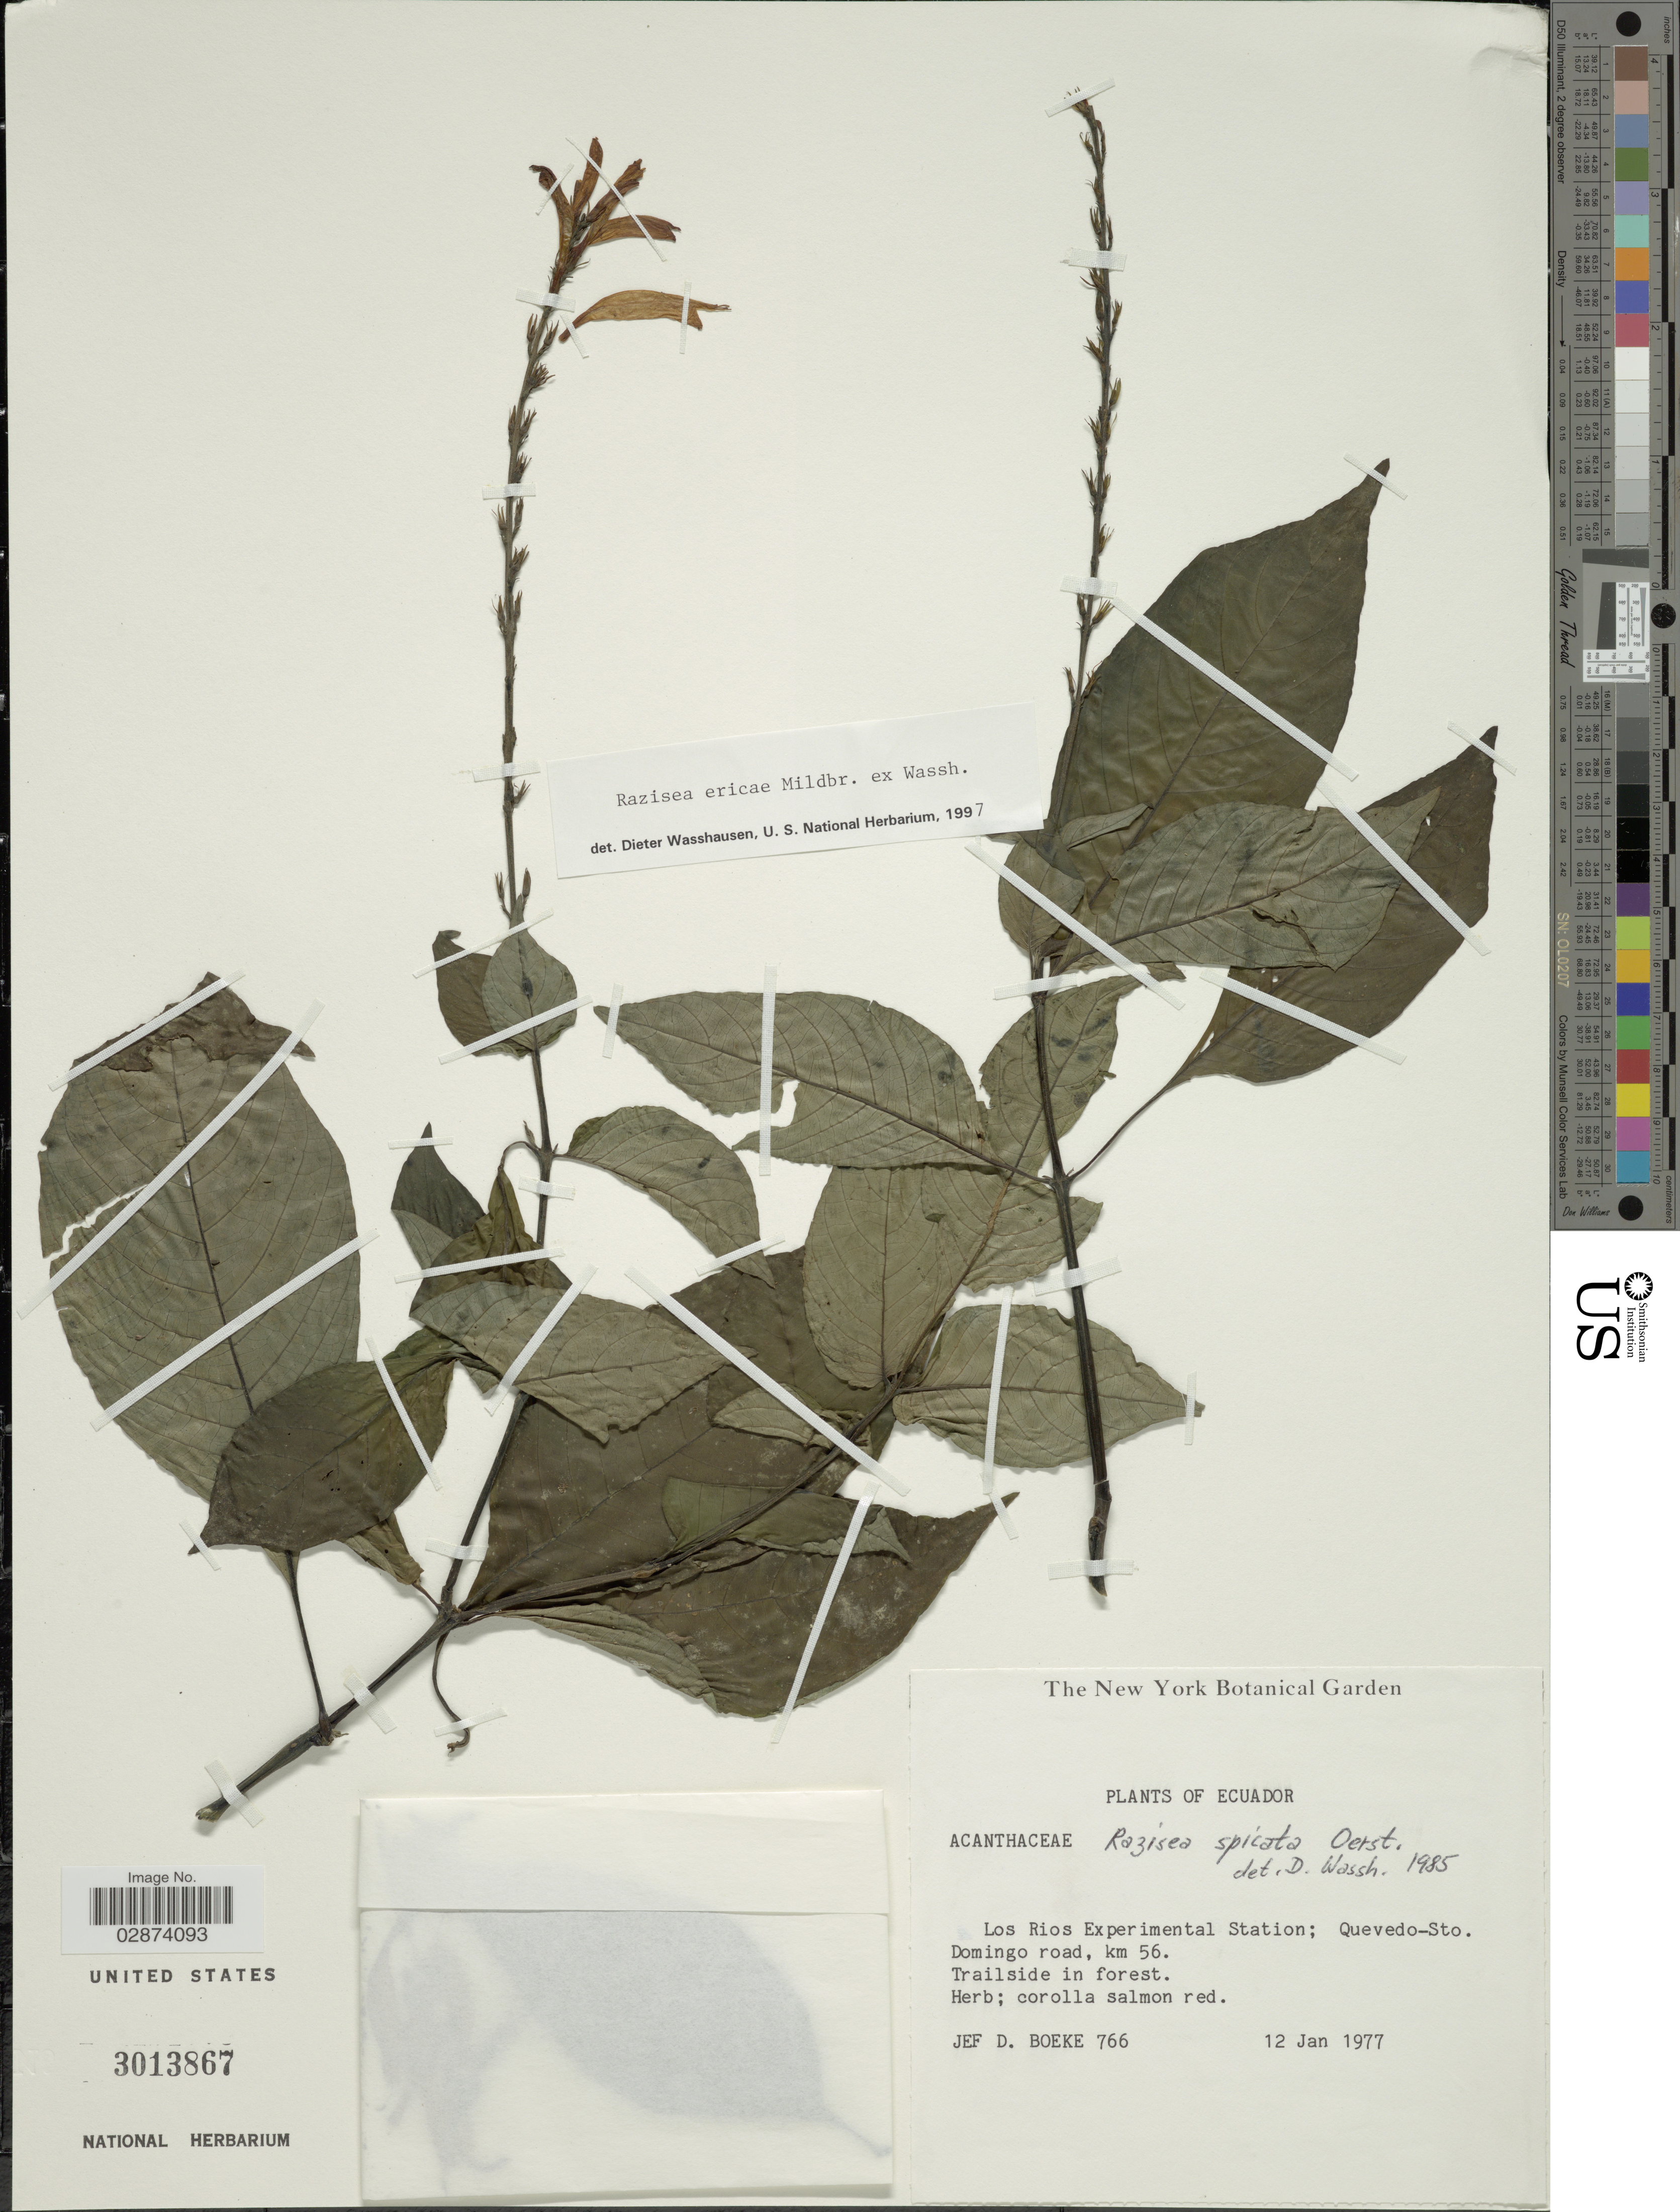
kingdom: Plantae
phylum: Tracheophyta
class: Magnoliopsida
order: Lamiales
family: Acanthaceae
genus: Razisea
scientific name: Razisea ericae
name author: Mildbr. ex Wassh.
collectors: J. Boeke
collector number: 766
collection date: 1977-01-12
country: Ecuador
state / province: Los Ríos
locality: Los Rios Experimental Station; Quevedo-Sto. Domingo road, km 56.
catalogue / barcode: US 3013867